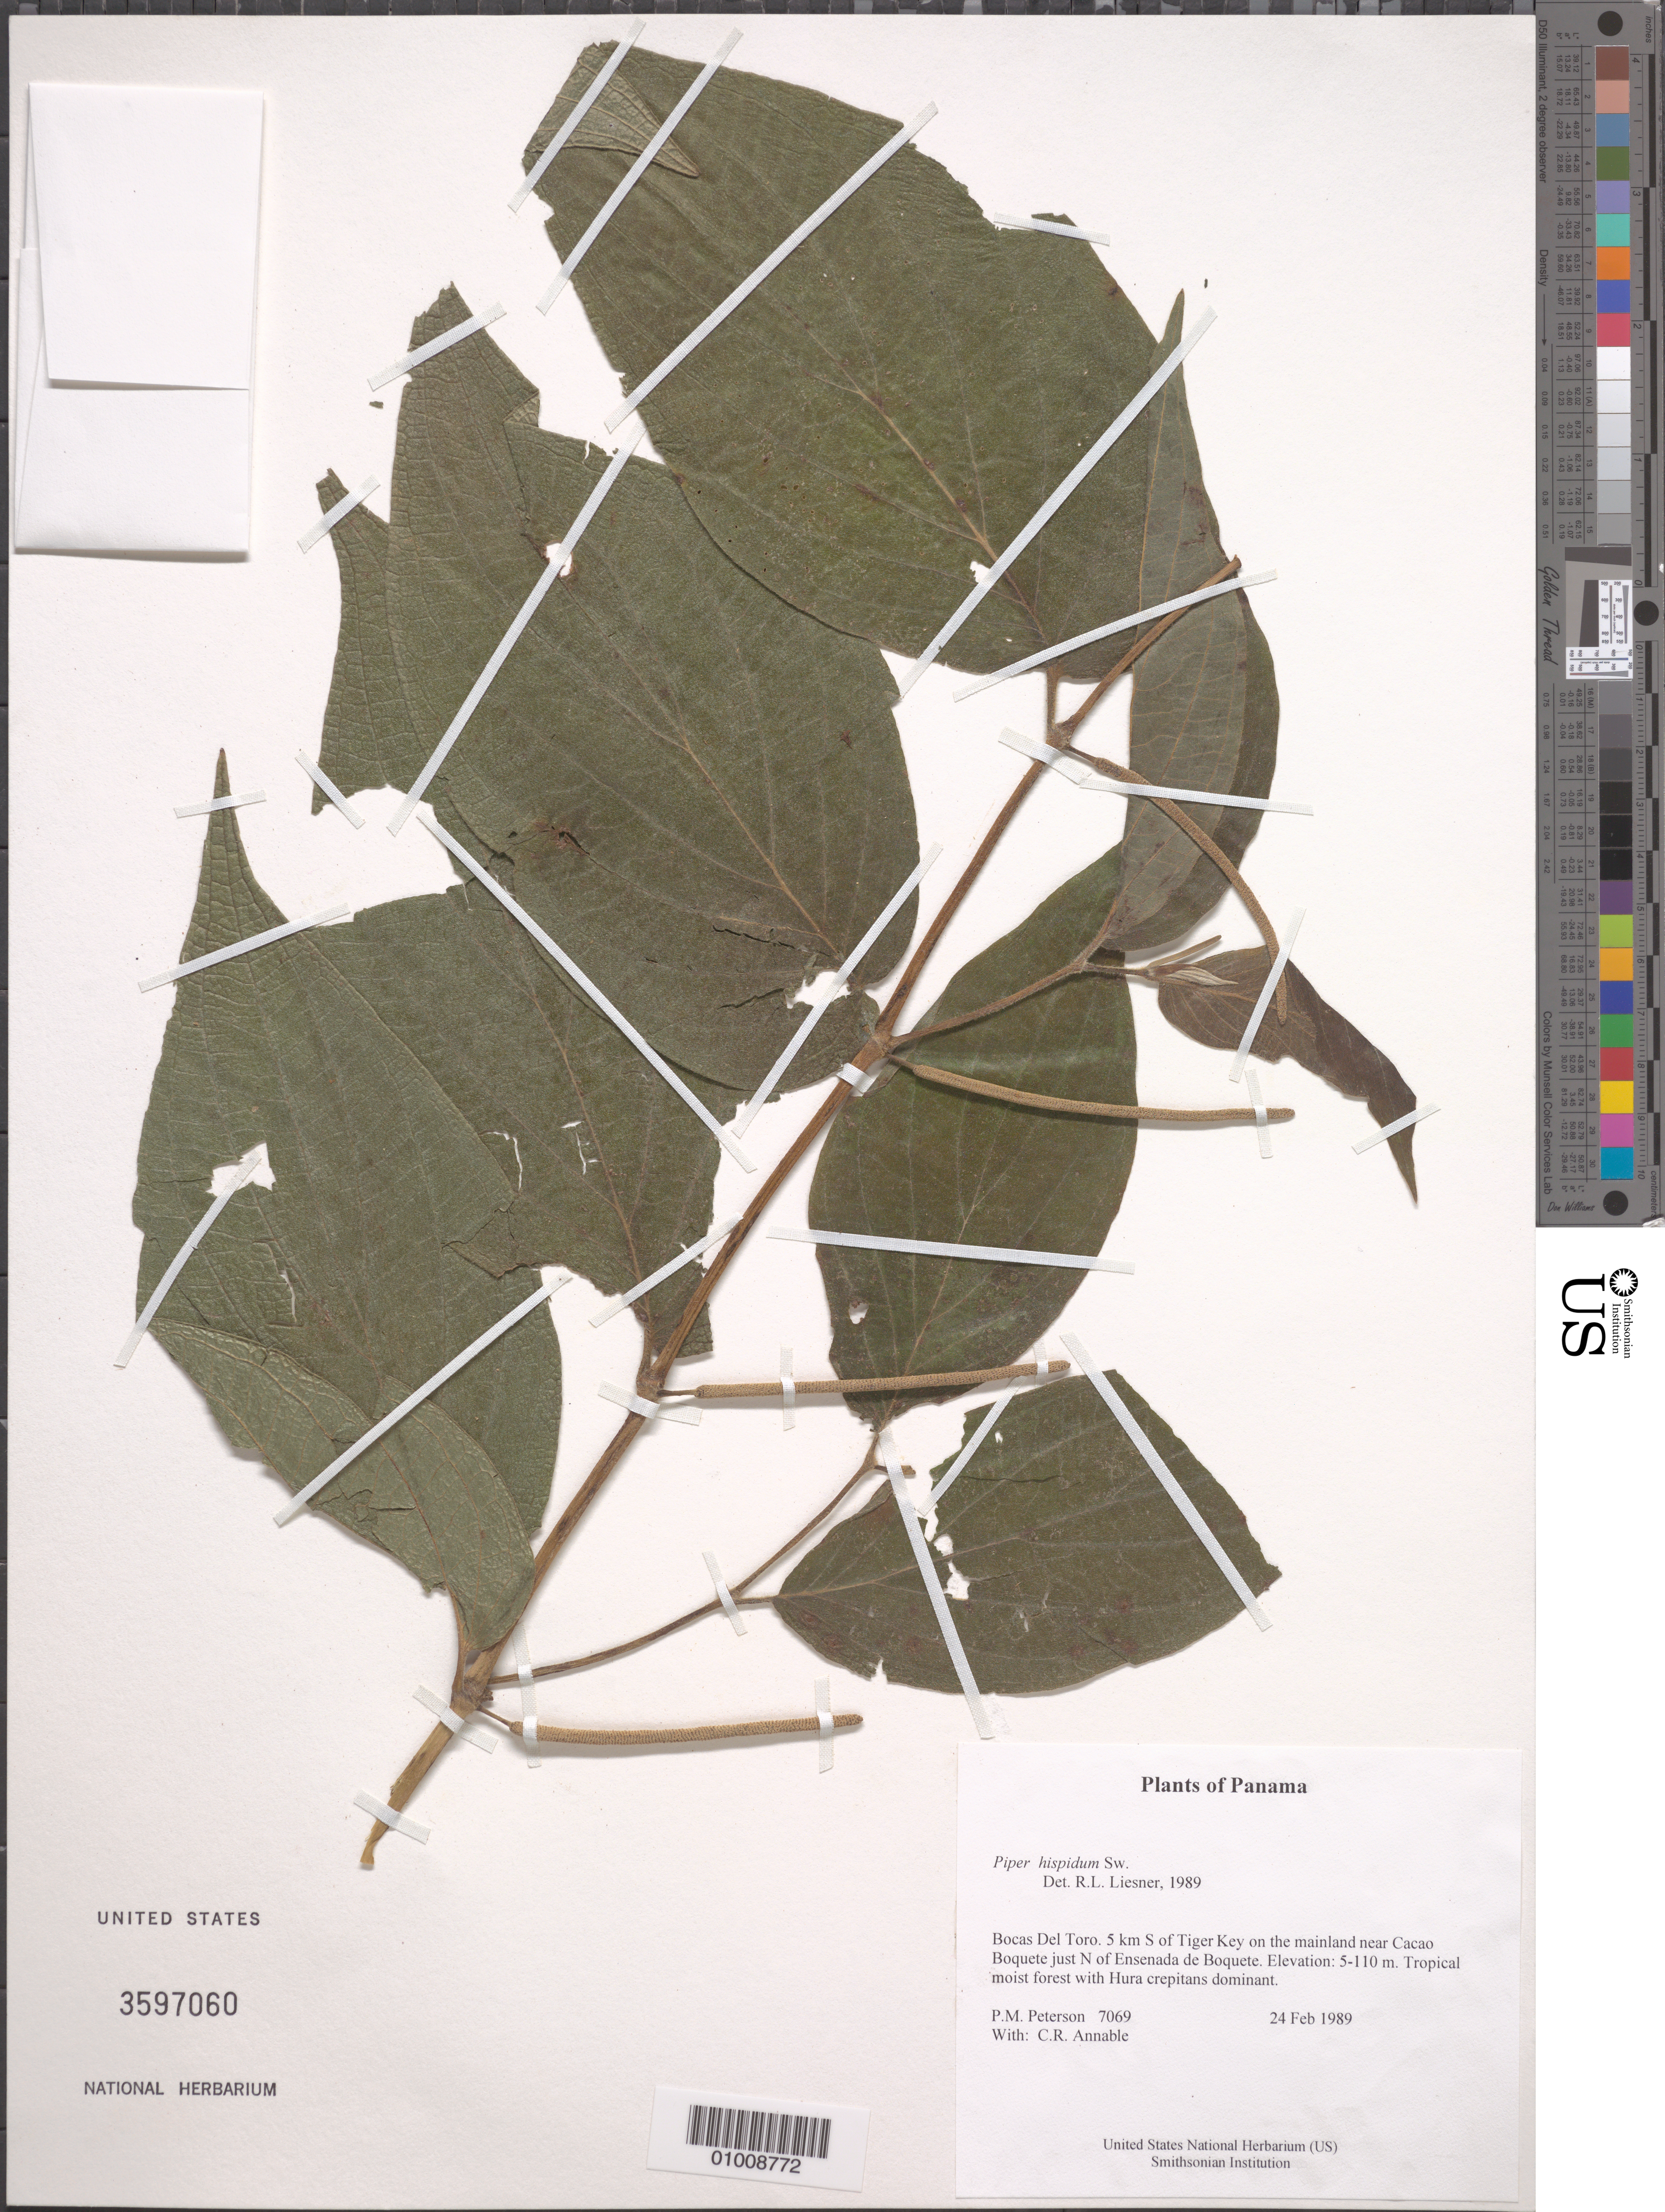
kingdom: Plantae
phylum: Tracheophyta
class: Magnoliopsida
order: Piperales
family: Piperaceae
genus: Piper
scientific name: Piper hispidum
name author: Sw.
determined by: Liesner, R. L.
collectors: P. M. Peterson & C. R. Annable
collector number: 07069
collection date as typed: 24 Feb 1989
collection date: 1989-02-24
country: Panama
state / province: Bocas del Toro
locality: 5 km S of Tiger Key on the mainland near Cacao Boquete just N of Ensenada de Boquete.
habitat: Tropical moist forest with Hura crepitans dominant.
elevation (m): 5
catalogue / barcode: US 3597060